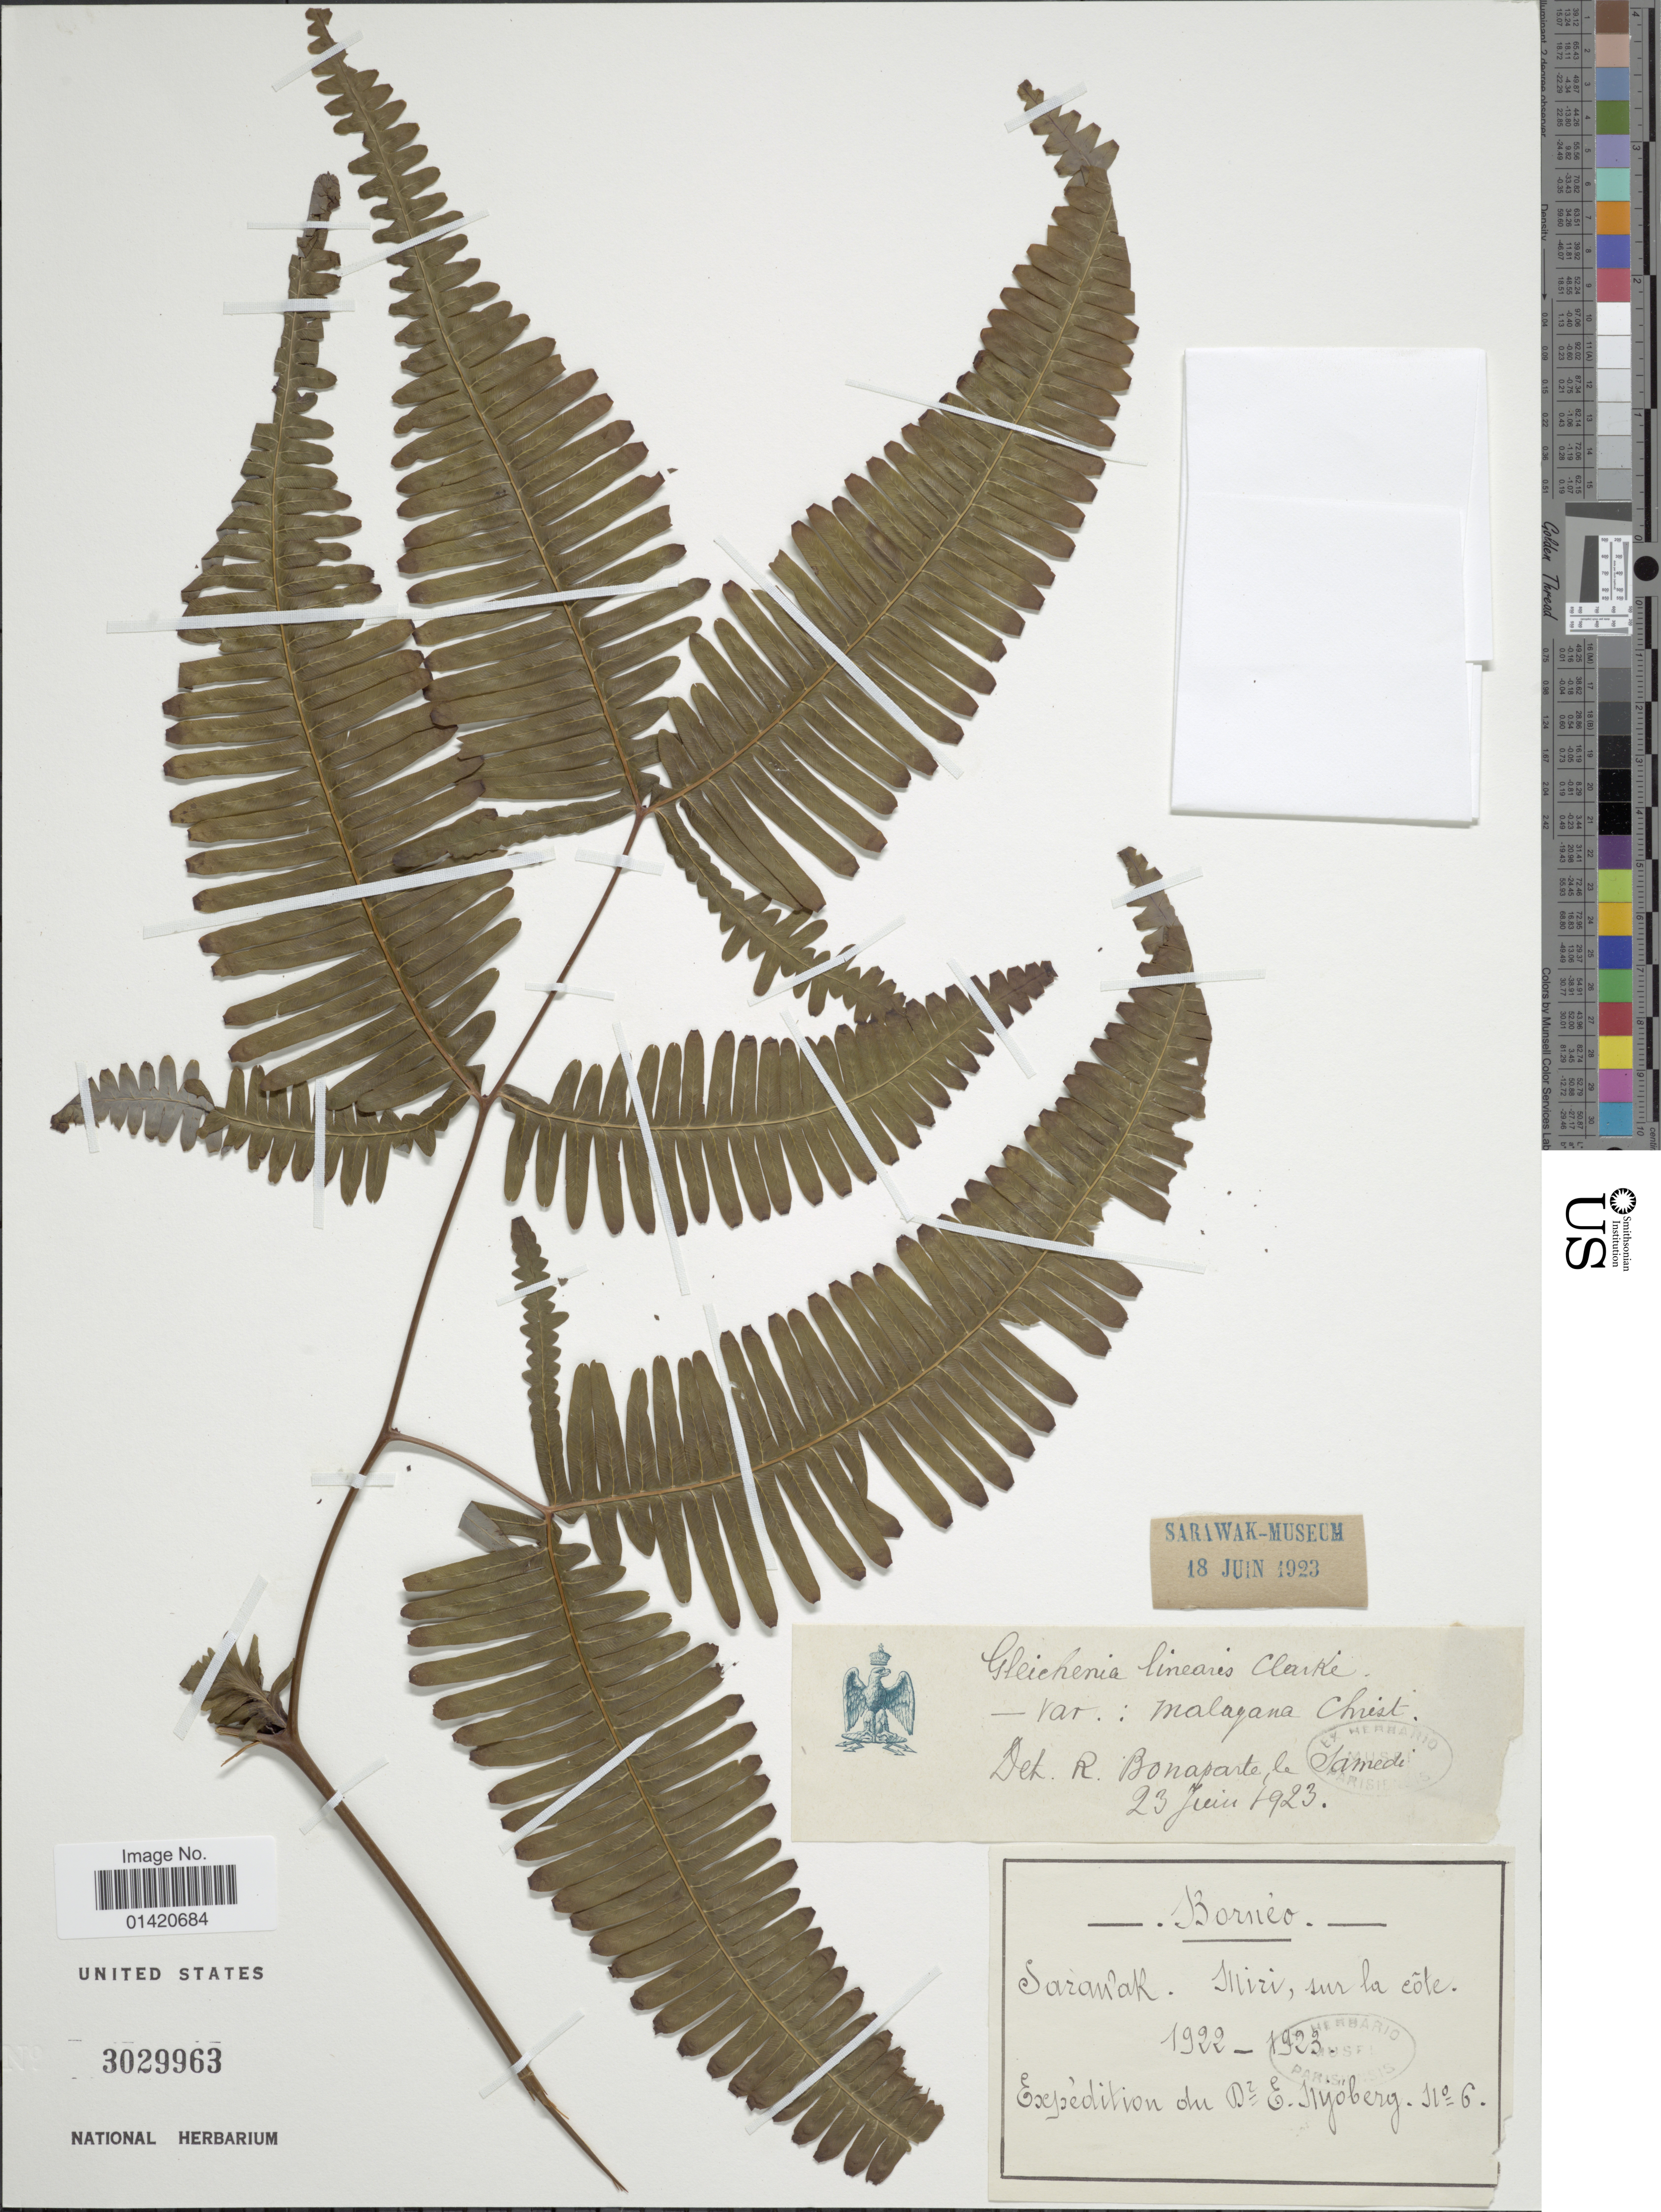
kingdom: Plantae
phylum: Tracheophyta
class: Polypodiopsida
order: Gleicheniales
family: Gleicheniaceae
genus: Dicranopteris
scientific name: Dicranopteris linearis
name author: (Burm. f.) Underw.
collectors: E. Mjoberg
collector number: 6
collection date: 1922/1923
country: Malaysia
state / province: Sarawak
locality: Borneo, Miri, sur la côte [interpreted]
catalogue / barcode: US 3029963